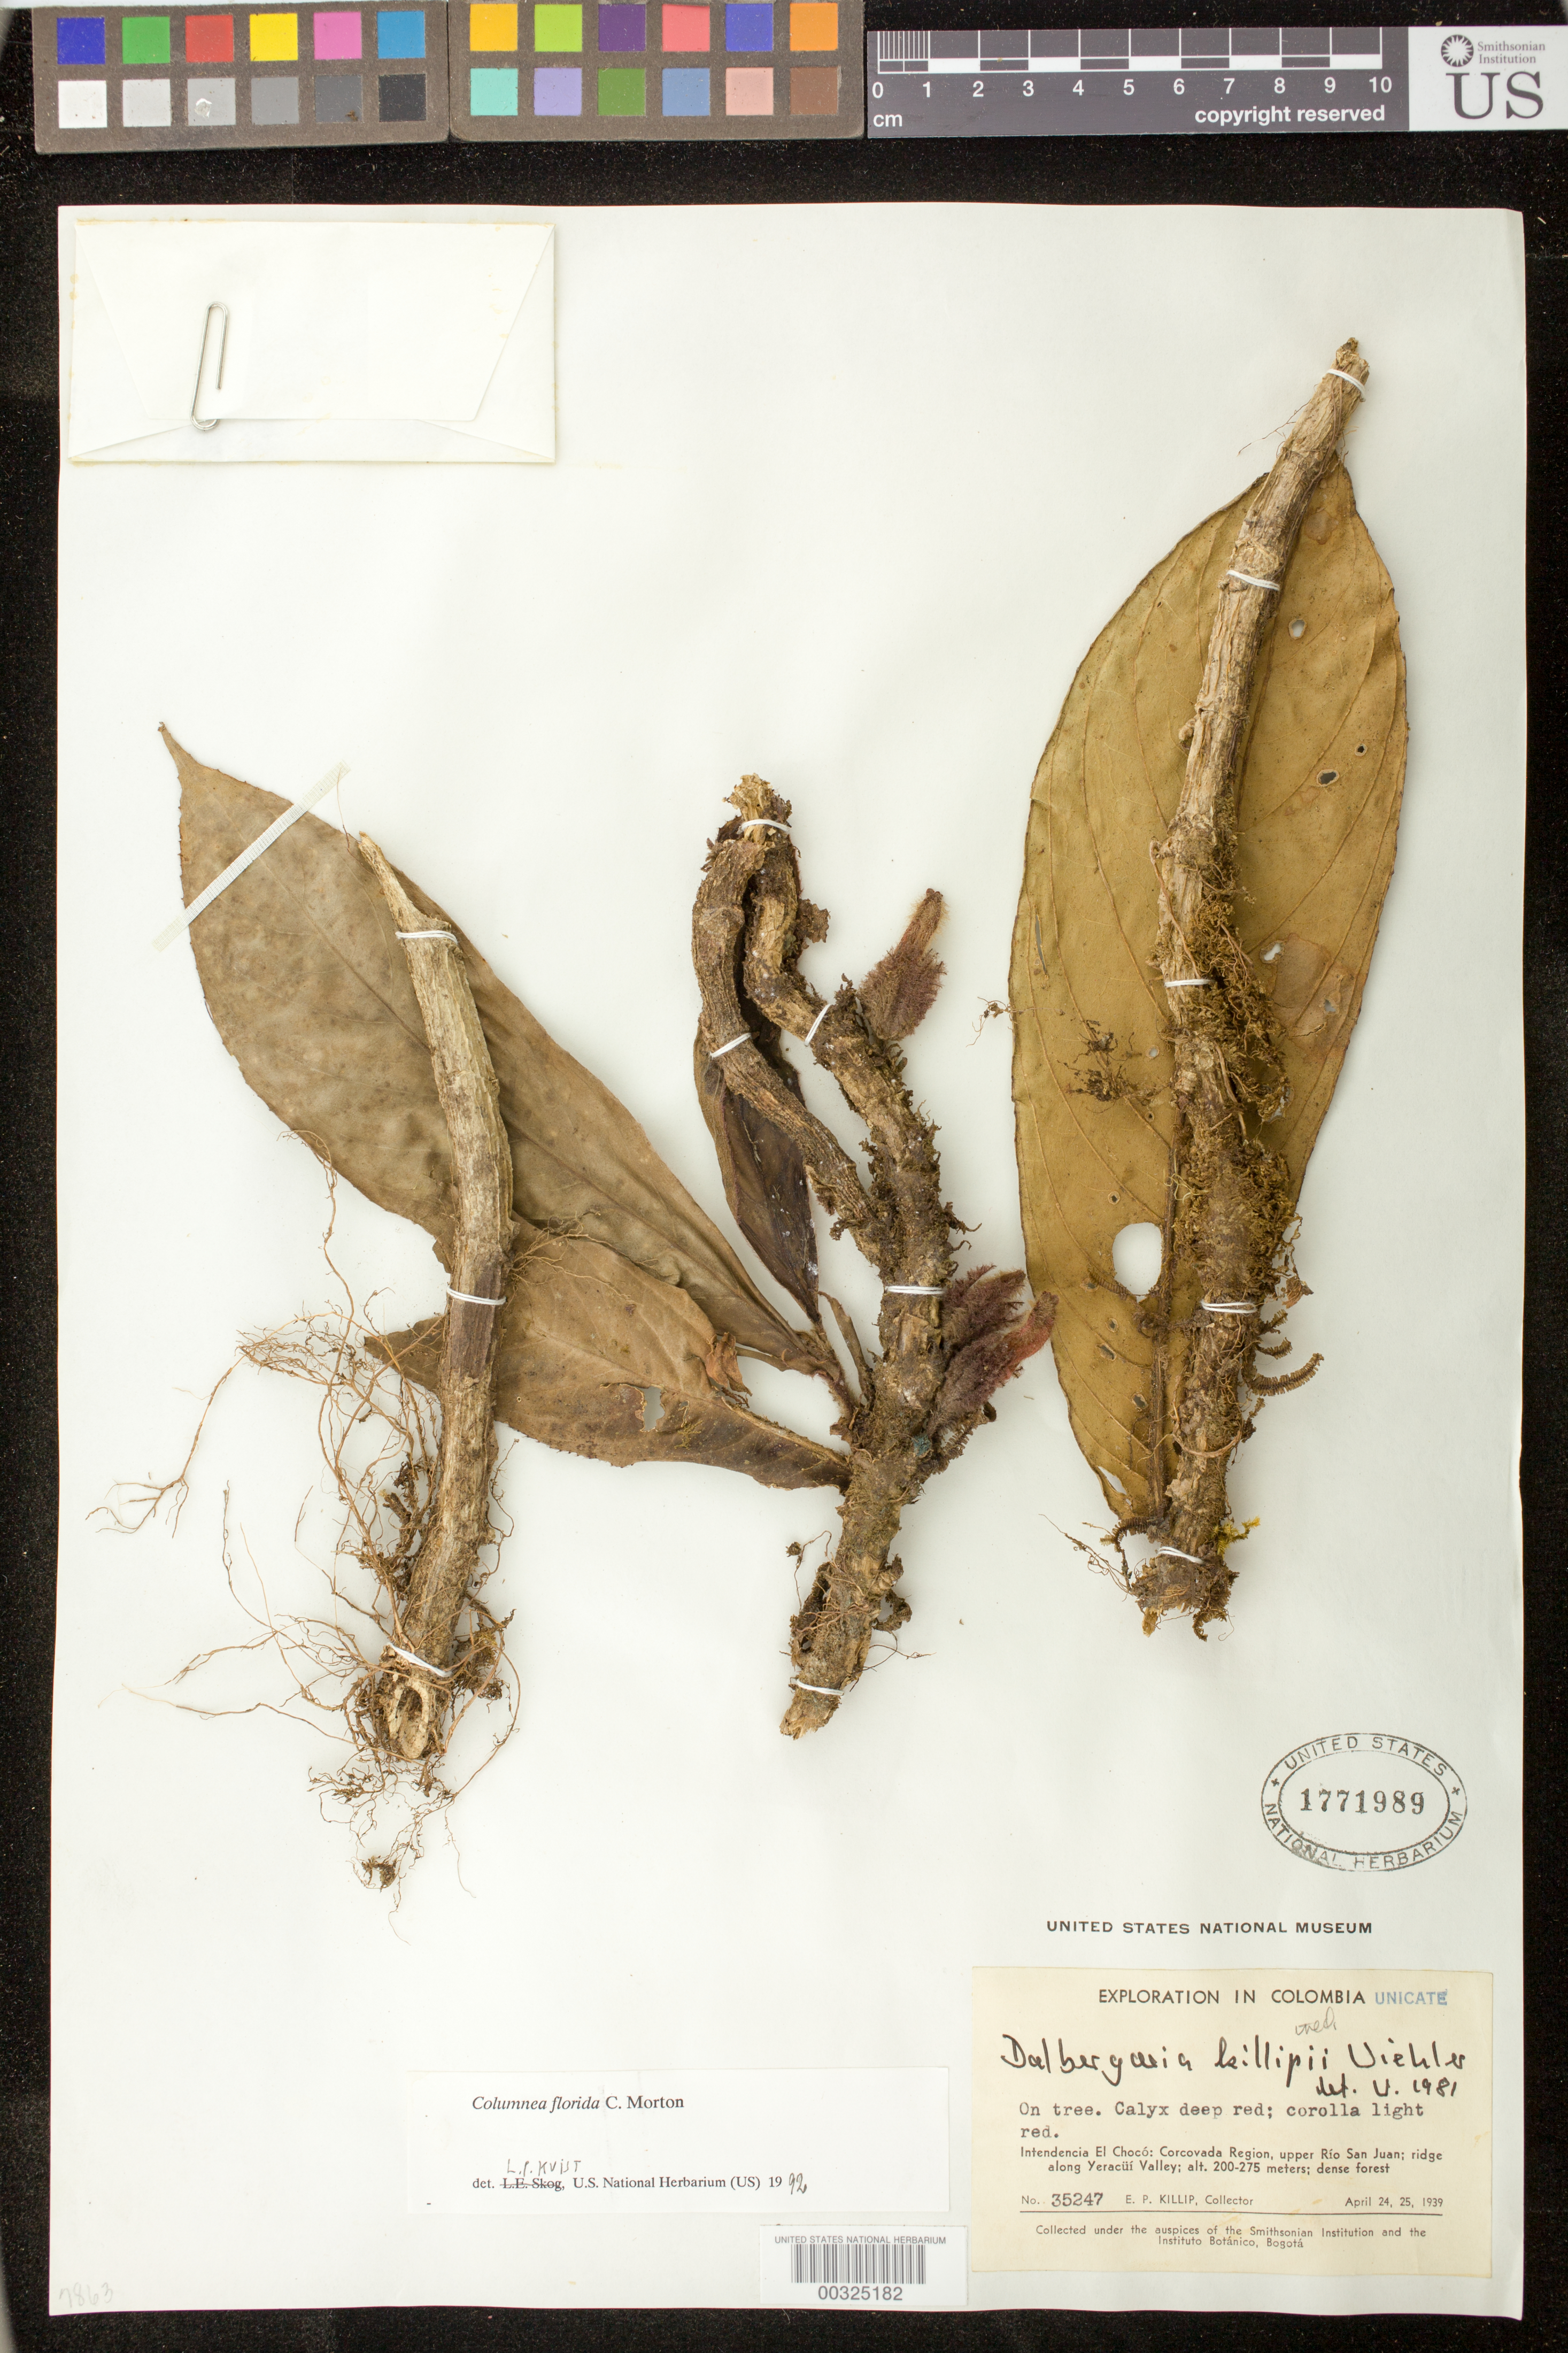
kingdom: Plantae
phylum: Tracheophyta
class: Magnoliopsida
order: Lamiales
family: Gesneriaceae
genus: Columnea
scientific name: Columnea florida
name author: C.V. Morton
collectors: E. P. Killip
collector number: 35247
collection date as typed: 24-25 Apr 1939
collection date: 1939-04-24/1939-04-25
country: Colombia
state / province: Chocó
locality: Corcovada Region, upper Río San Juan; ridge along Yeracúí Valley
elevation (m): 200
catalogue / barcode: US 1771989